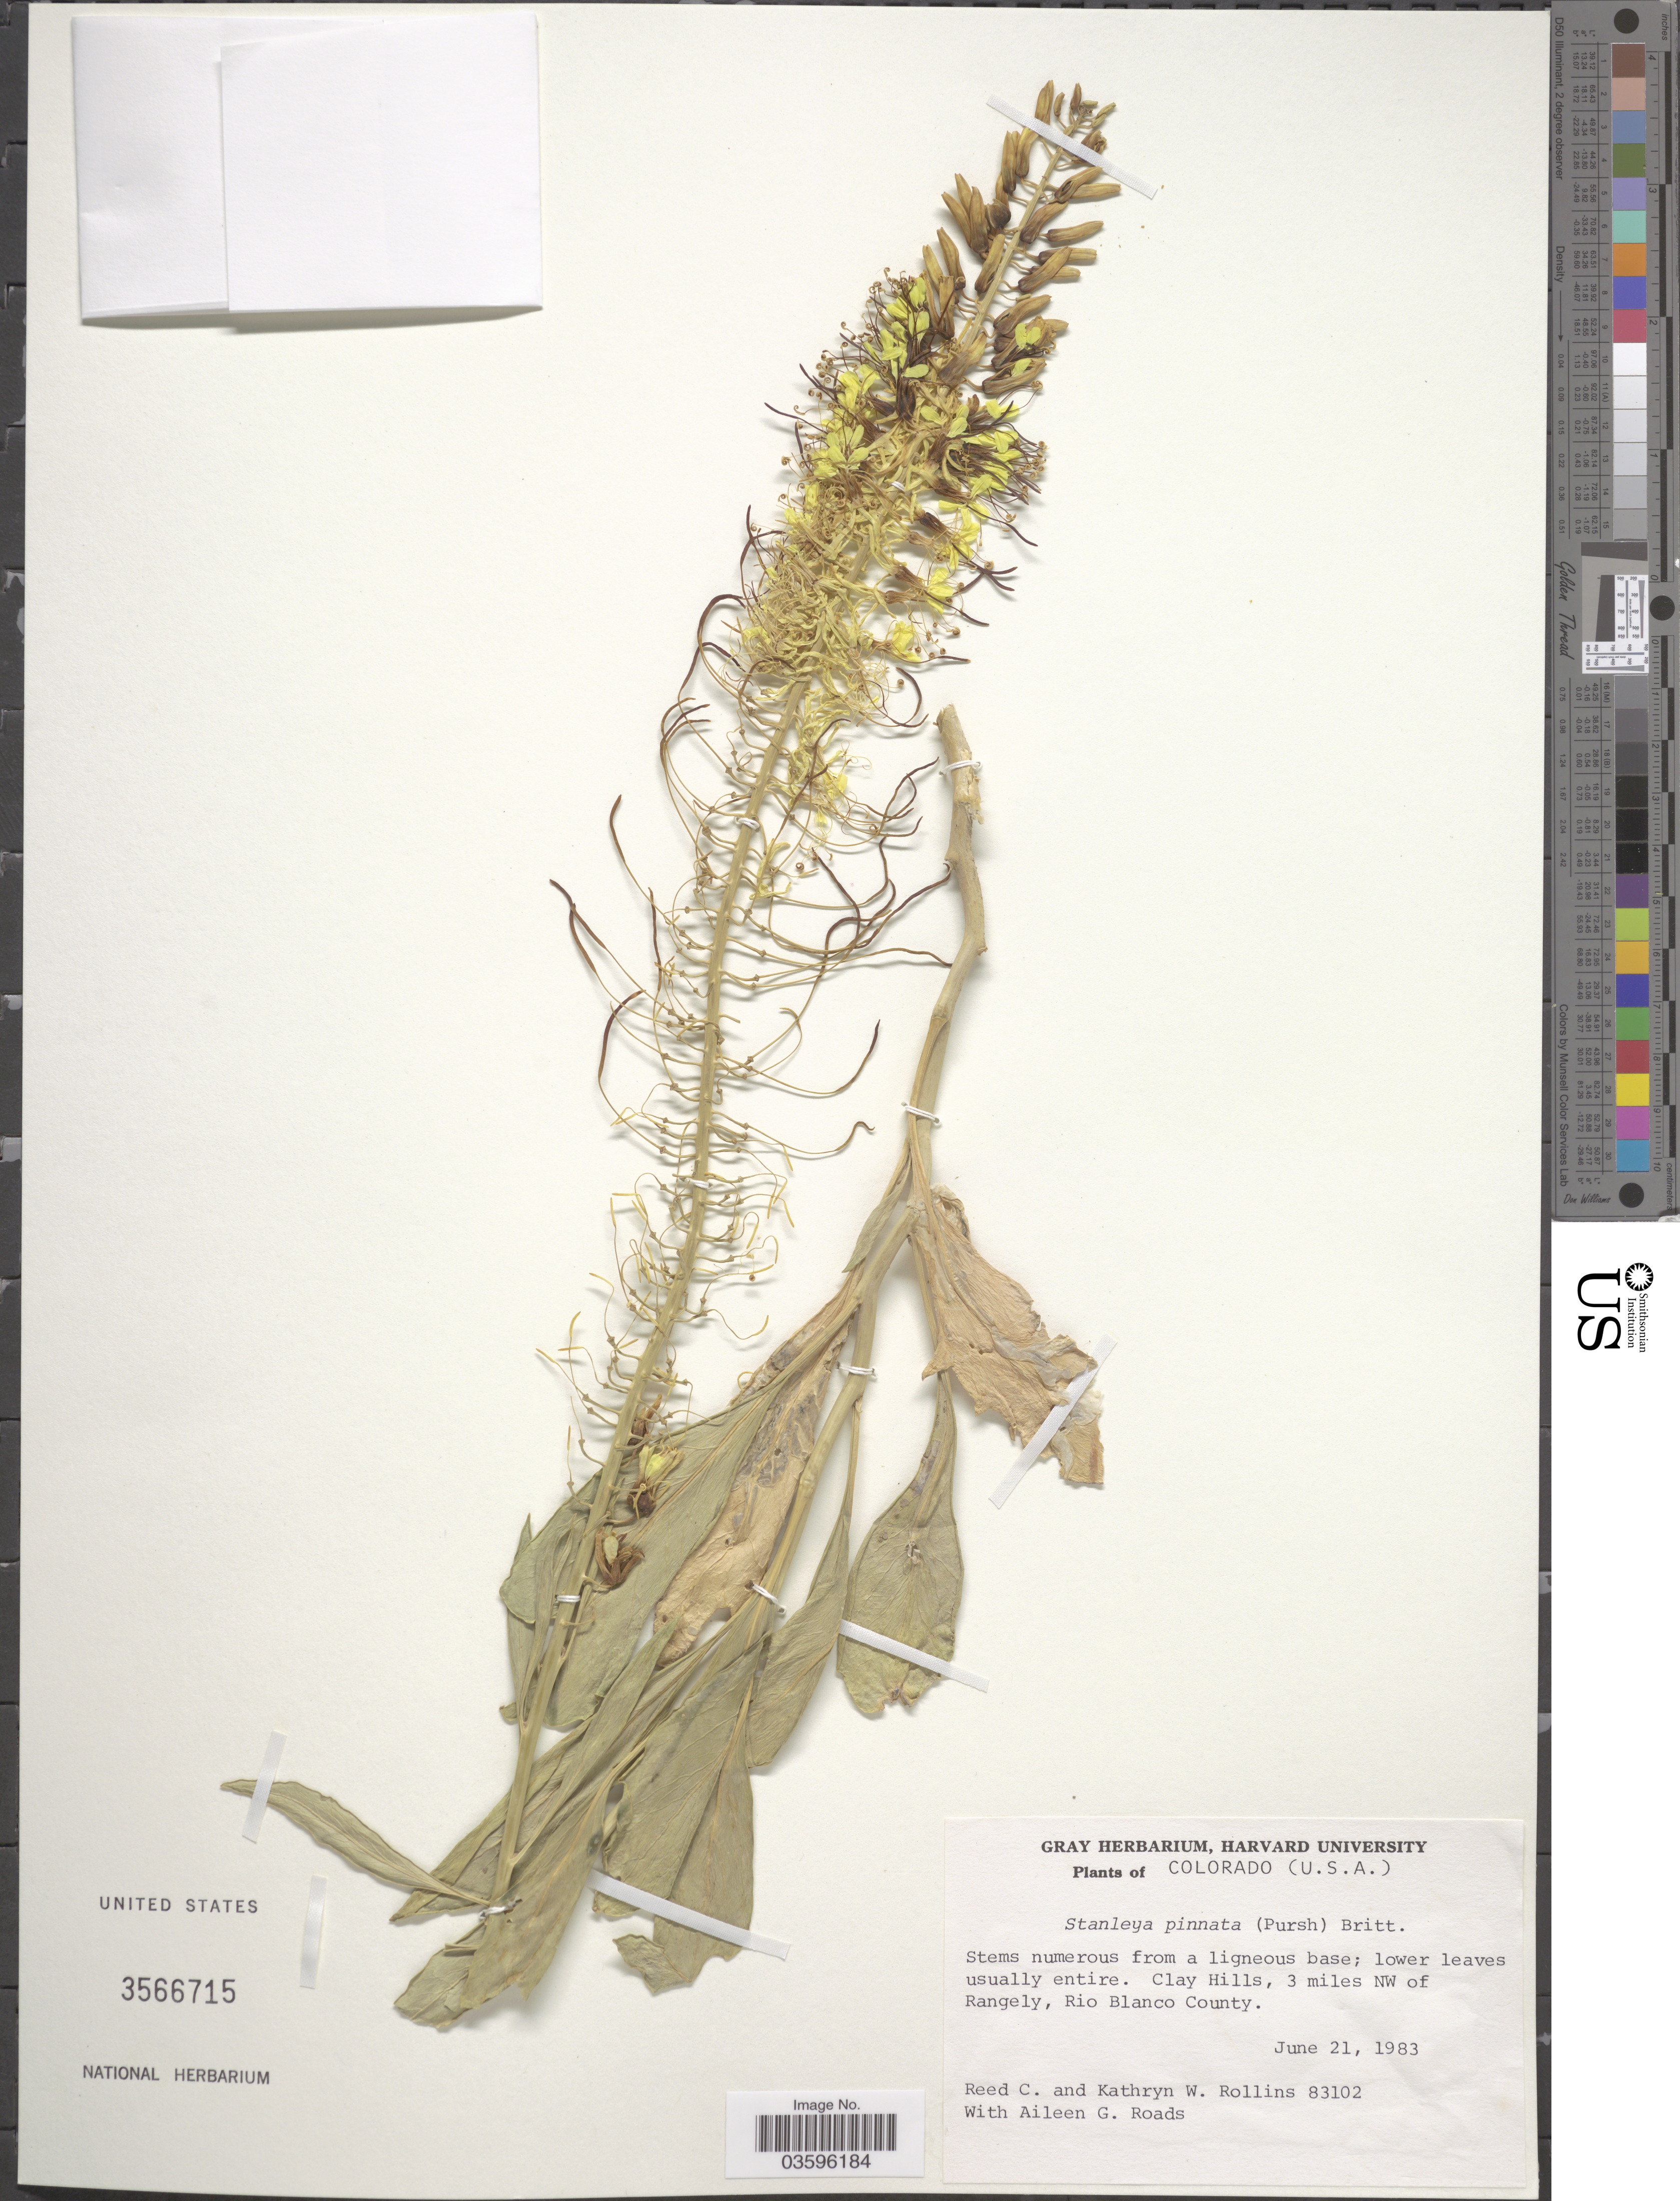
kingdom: Plantae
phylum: Tracheophyta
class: Magnoliopsida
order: Brassicales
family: Brassicaceae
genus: Stanleya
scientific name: Stanleya pinnata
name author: (Pursh) Britton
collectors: R. C. Rollins, K. W. Rollins & A. Roads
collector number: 83102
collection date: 1983-06-21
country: United States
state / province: Colorado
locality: Clay Hills, 3 miles NW of Rangely, Rio Blanco County.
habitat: clay hills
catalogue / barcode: US 3566715